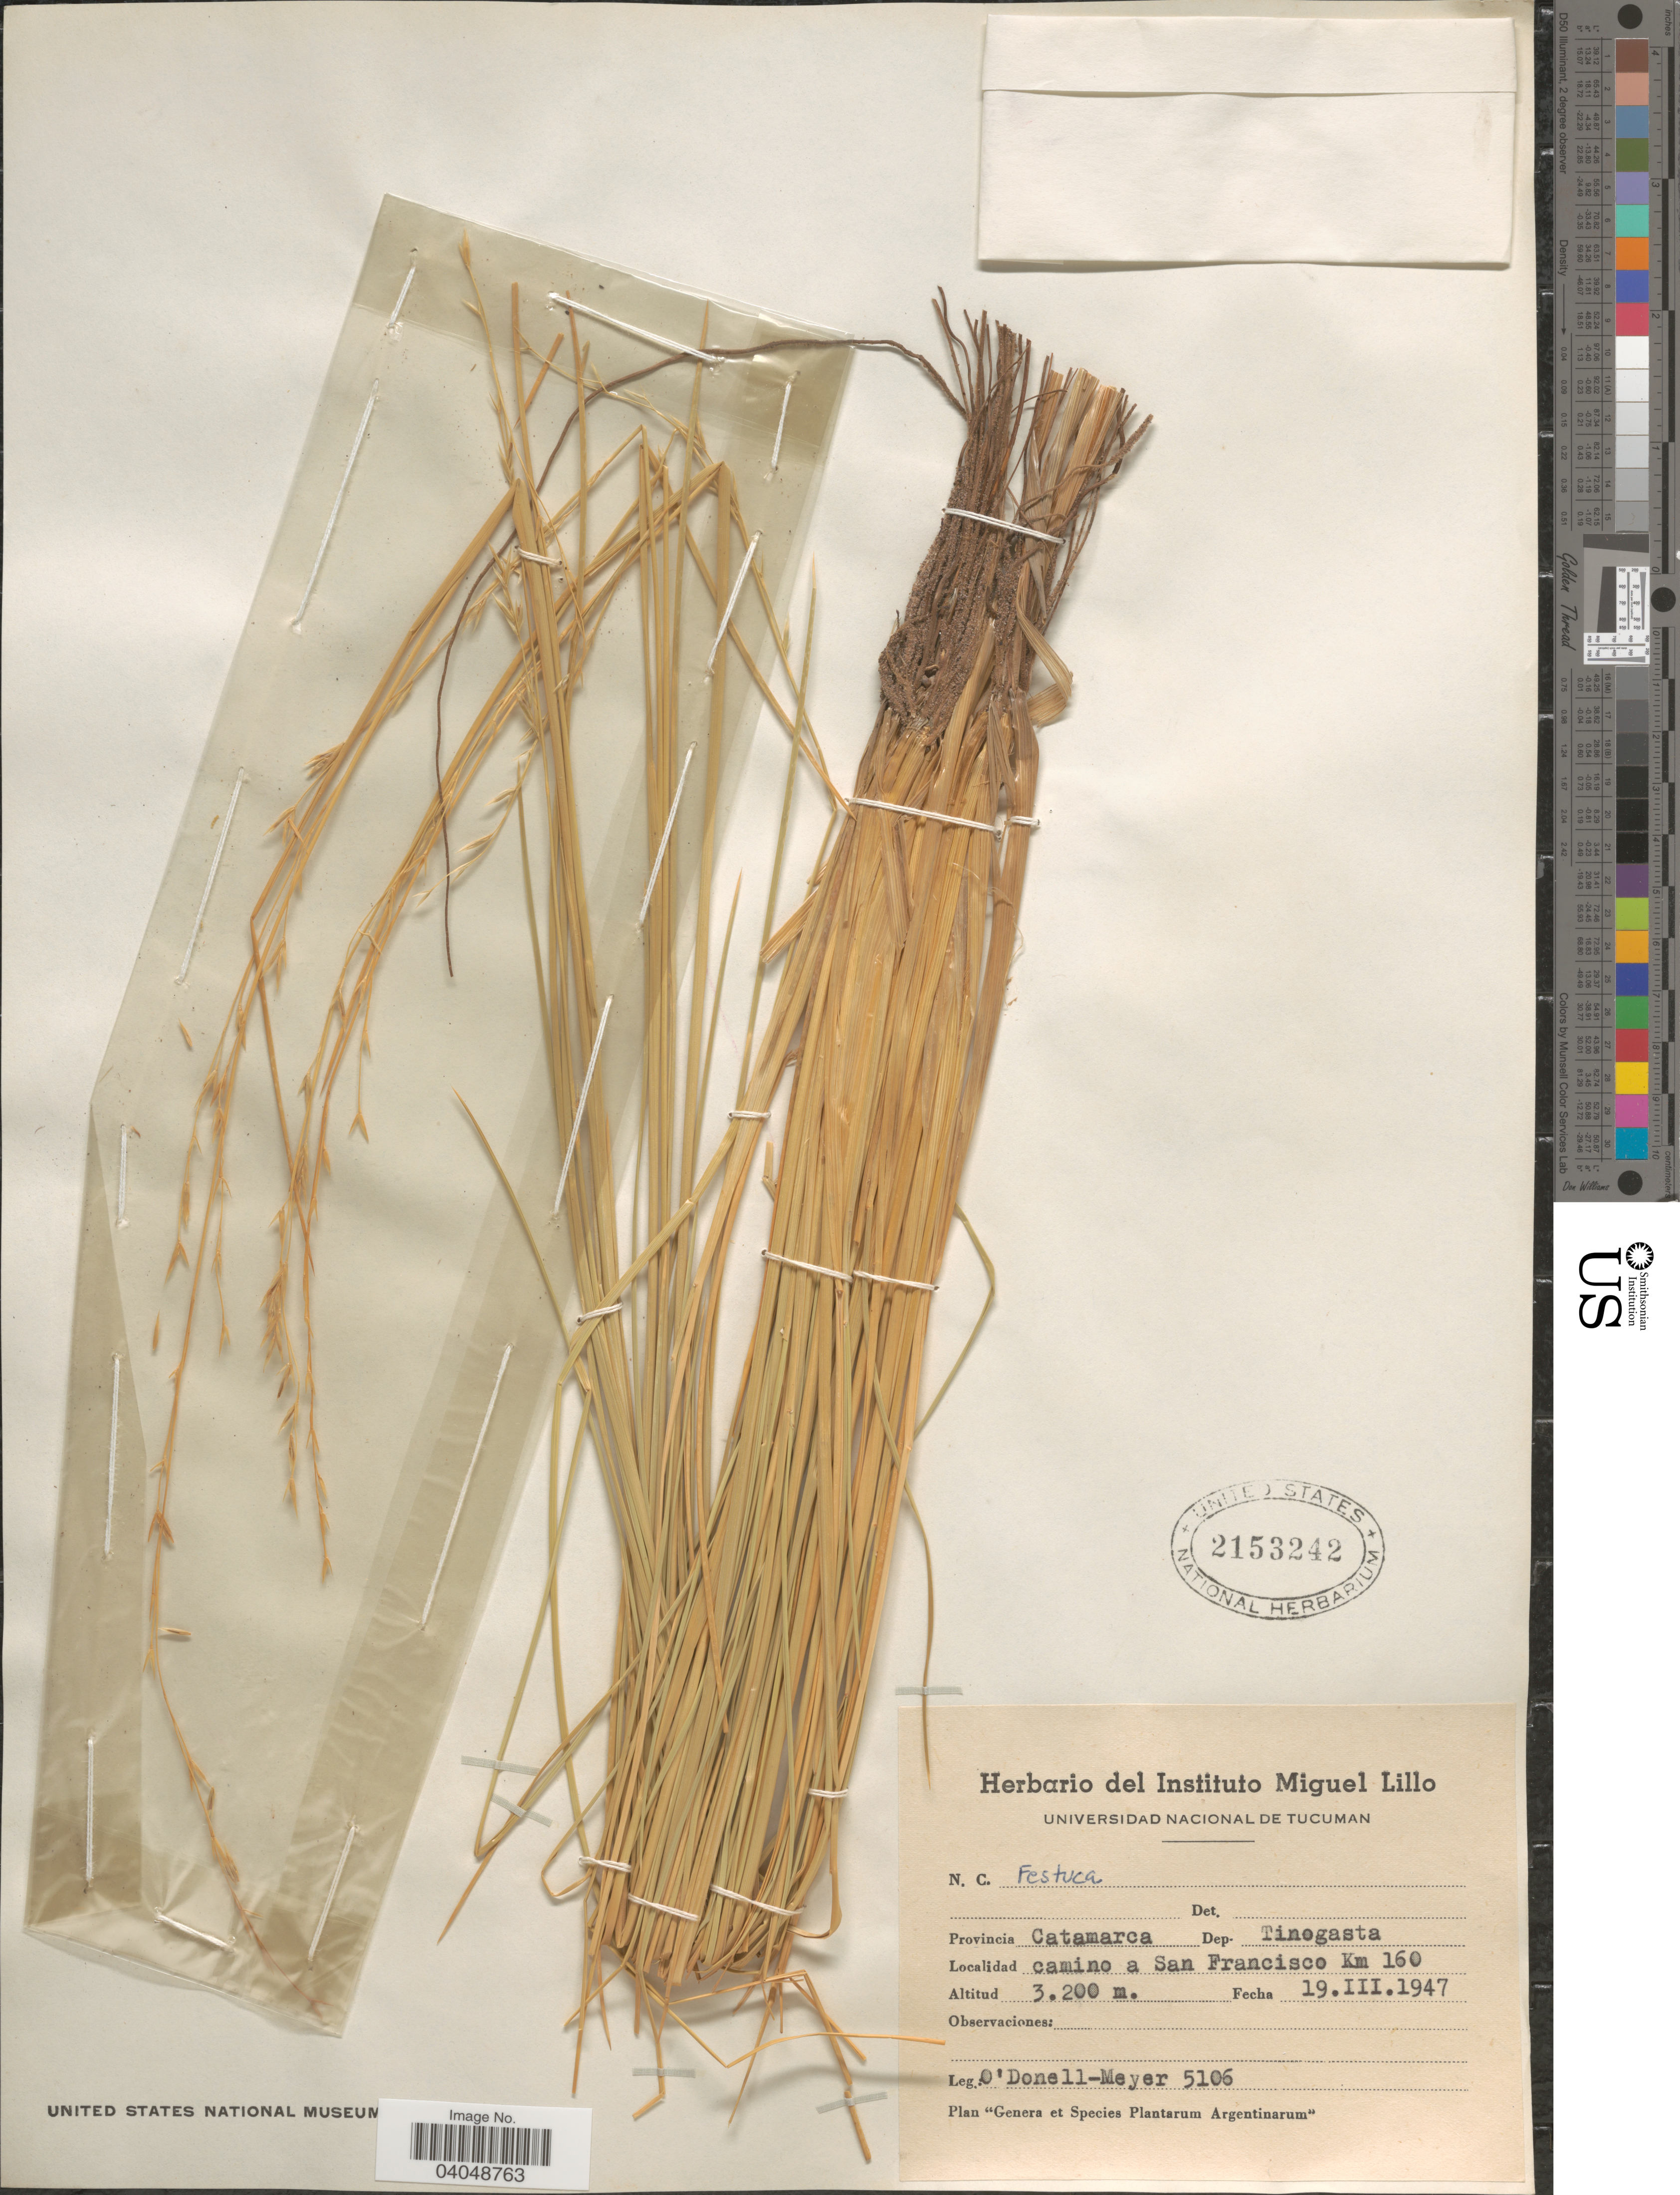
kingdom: Plantae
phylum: Tracheophyta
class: Liliopsida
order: Poales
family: Poaceae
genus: Festuca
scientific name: Festuca sp.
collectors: -- O'Donell & -- Meyer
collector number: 5106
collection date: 1947-03-19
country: Argentina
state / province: Catamarca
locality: Dep. Tinogasta. Camino a San Francisco Km 160.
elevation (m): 3200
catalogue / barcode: US 2153242